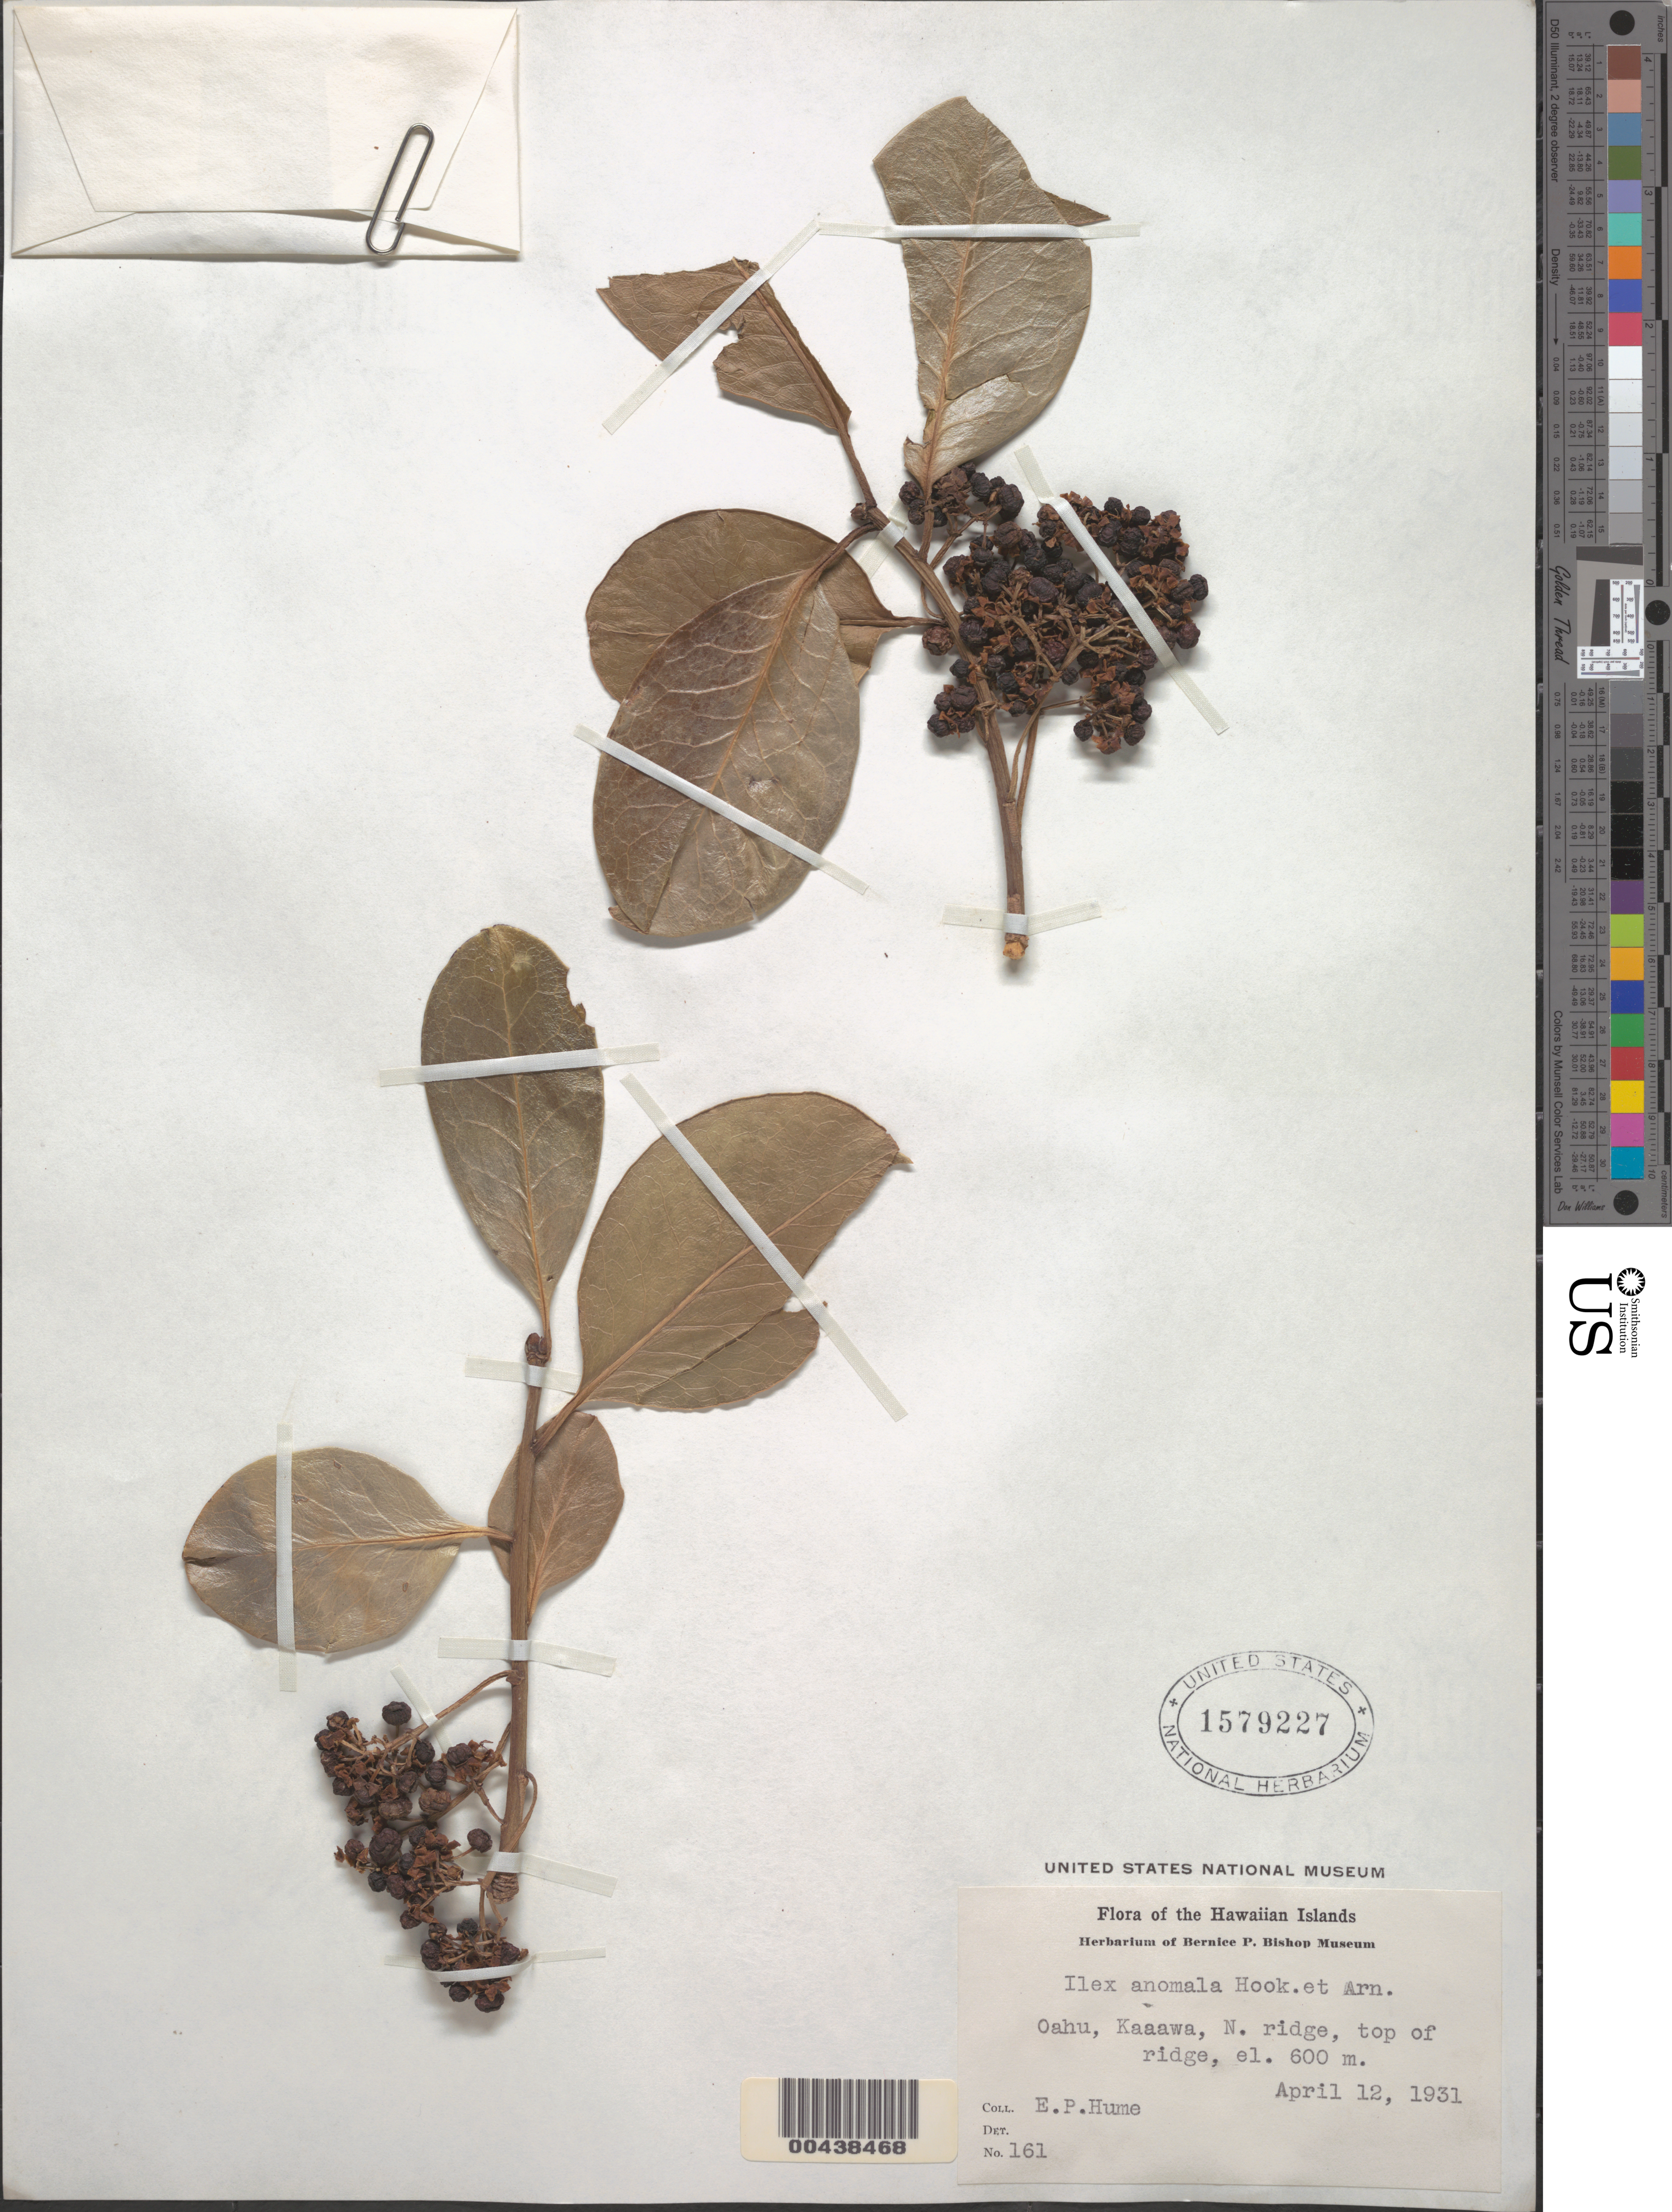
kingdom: Plantae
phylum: Tracheophyta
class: Magnoliopsida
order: Aquifoliales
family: Aquifoliaceae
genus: Ilex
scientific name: Ilex anomala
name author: Hook. & Arn.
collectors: E. Hume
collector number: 161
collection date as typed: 12 Apr 1931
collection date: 1931-04-12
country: United States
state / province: Hawaii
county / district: Honolulu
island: Oahu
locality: Kaaawa, N ridge, top of ridge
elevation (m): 600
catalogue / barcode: US 1579227